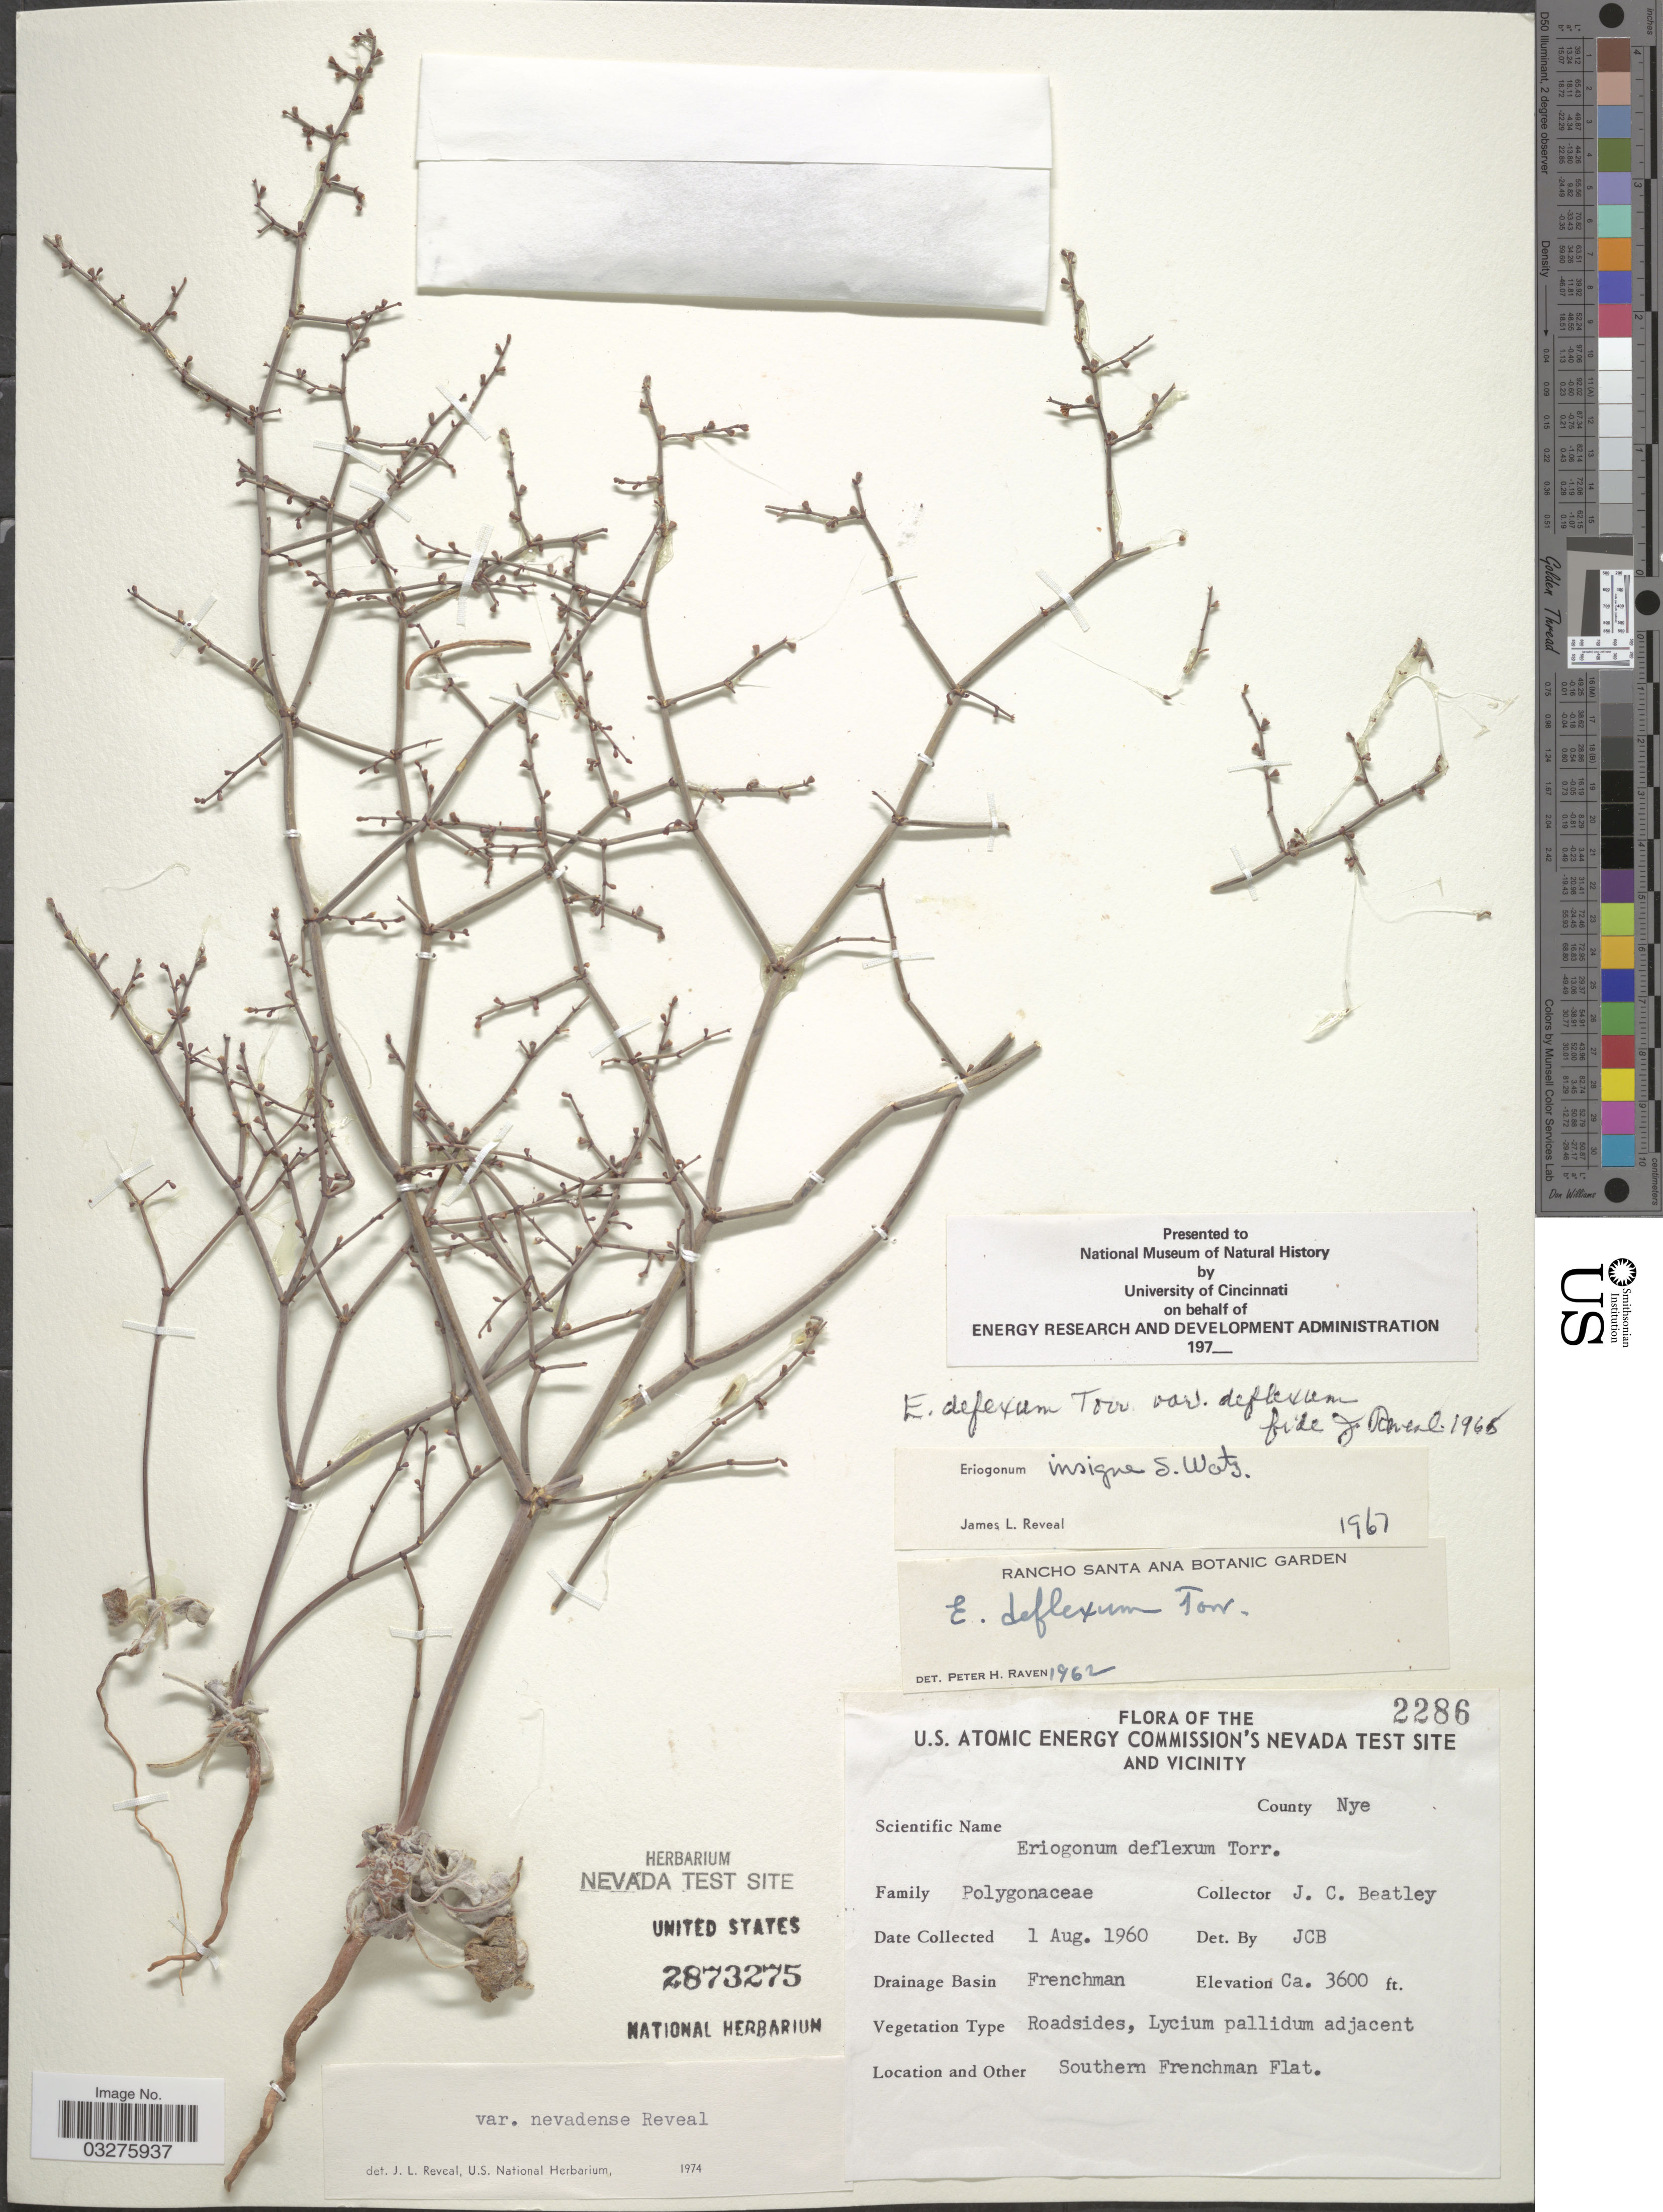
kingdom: Plantae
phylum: Tracheophyta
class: Magnoliopsida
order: Caryophyllales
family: Polygonaceae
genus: Eriogonum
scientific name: Eriogonum deflexum var. nevadense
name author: Reveal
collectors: J. C. Beatley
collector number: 2286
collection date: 1960-08-01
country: United States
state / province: Nevada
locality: The U.S. Atomic Energy Commission's Nevada Test Site and vicinity. County Nye. Drainage Basin Frenchman. Southern Frenchman Flat.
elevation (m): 1097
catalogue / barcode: US 2873275